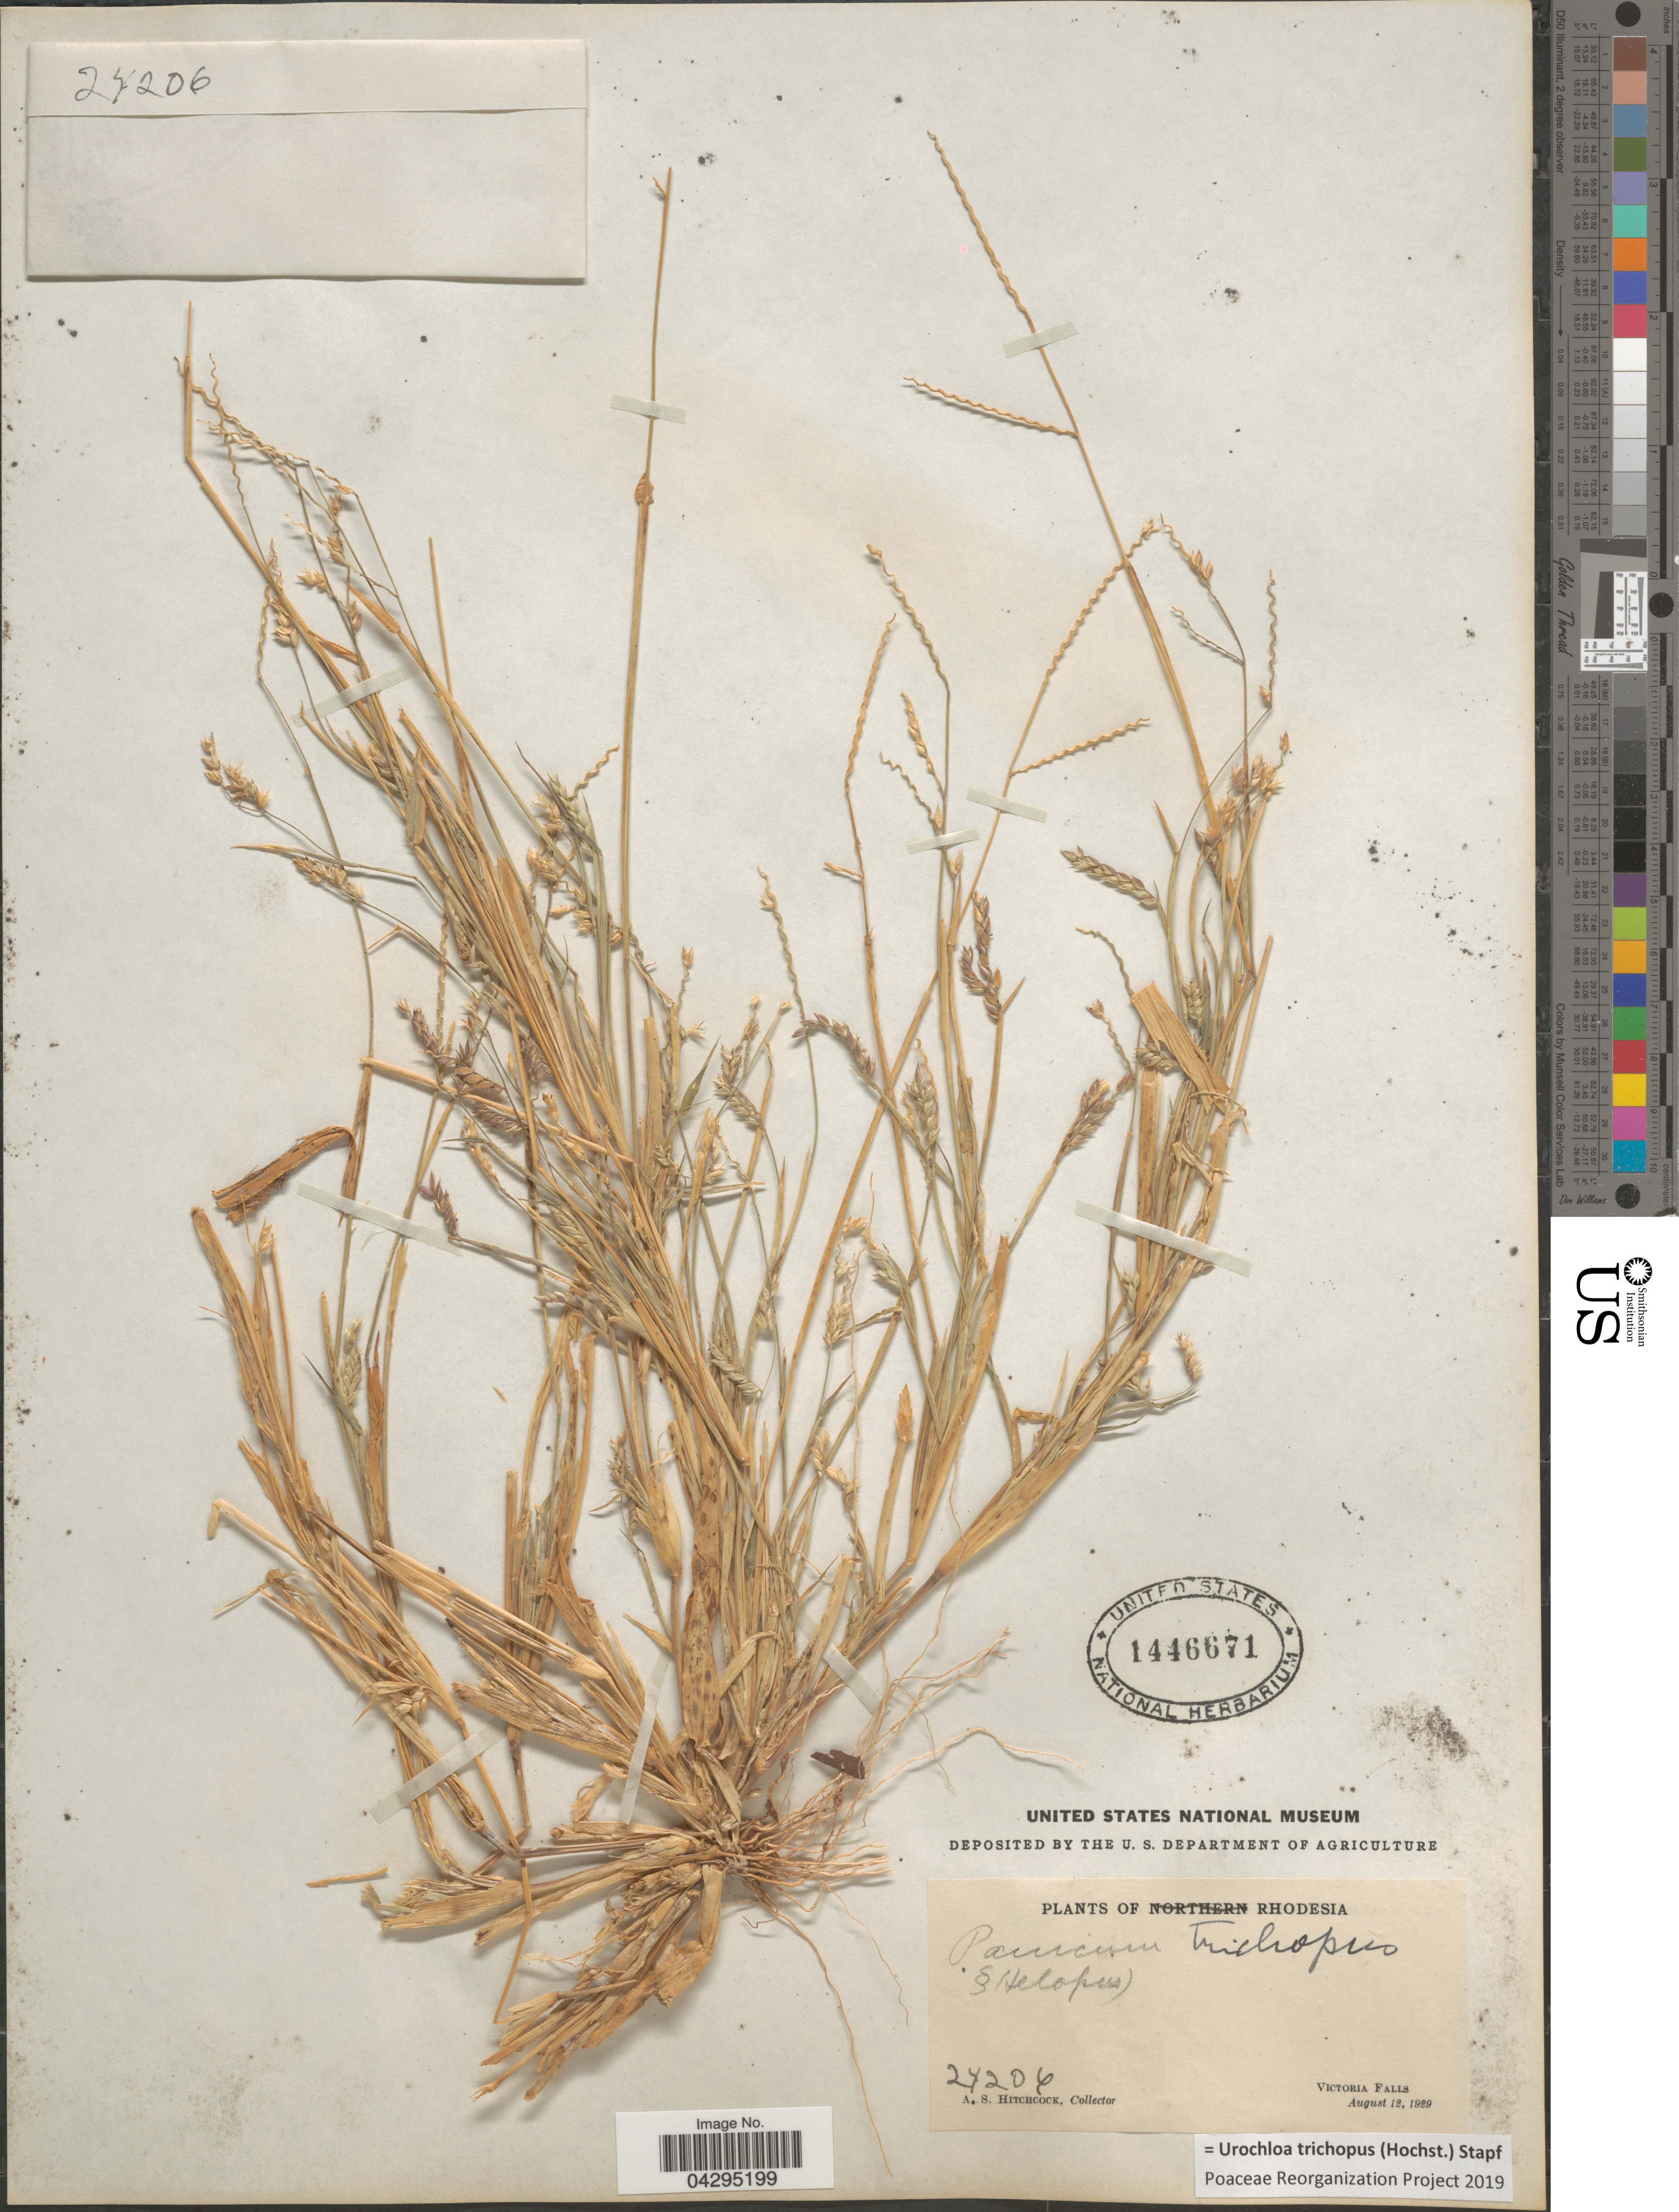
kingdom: Plantae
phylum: Tracheophyta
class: Liliopsida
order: Poales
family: Poaceae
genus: Urochloa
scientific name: Urochloa trichopus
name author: (Hochst.) Stapf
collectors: A. S. Hitchcock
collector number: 24206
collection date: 1929-08-12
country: Zimbabwe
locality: Rhodesia. Victoria Falls.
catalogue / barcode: US 1446671